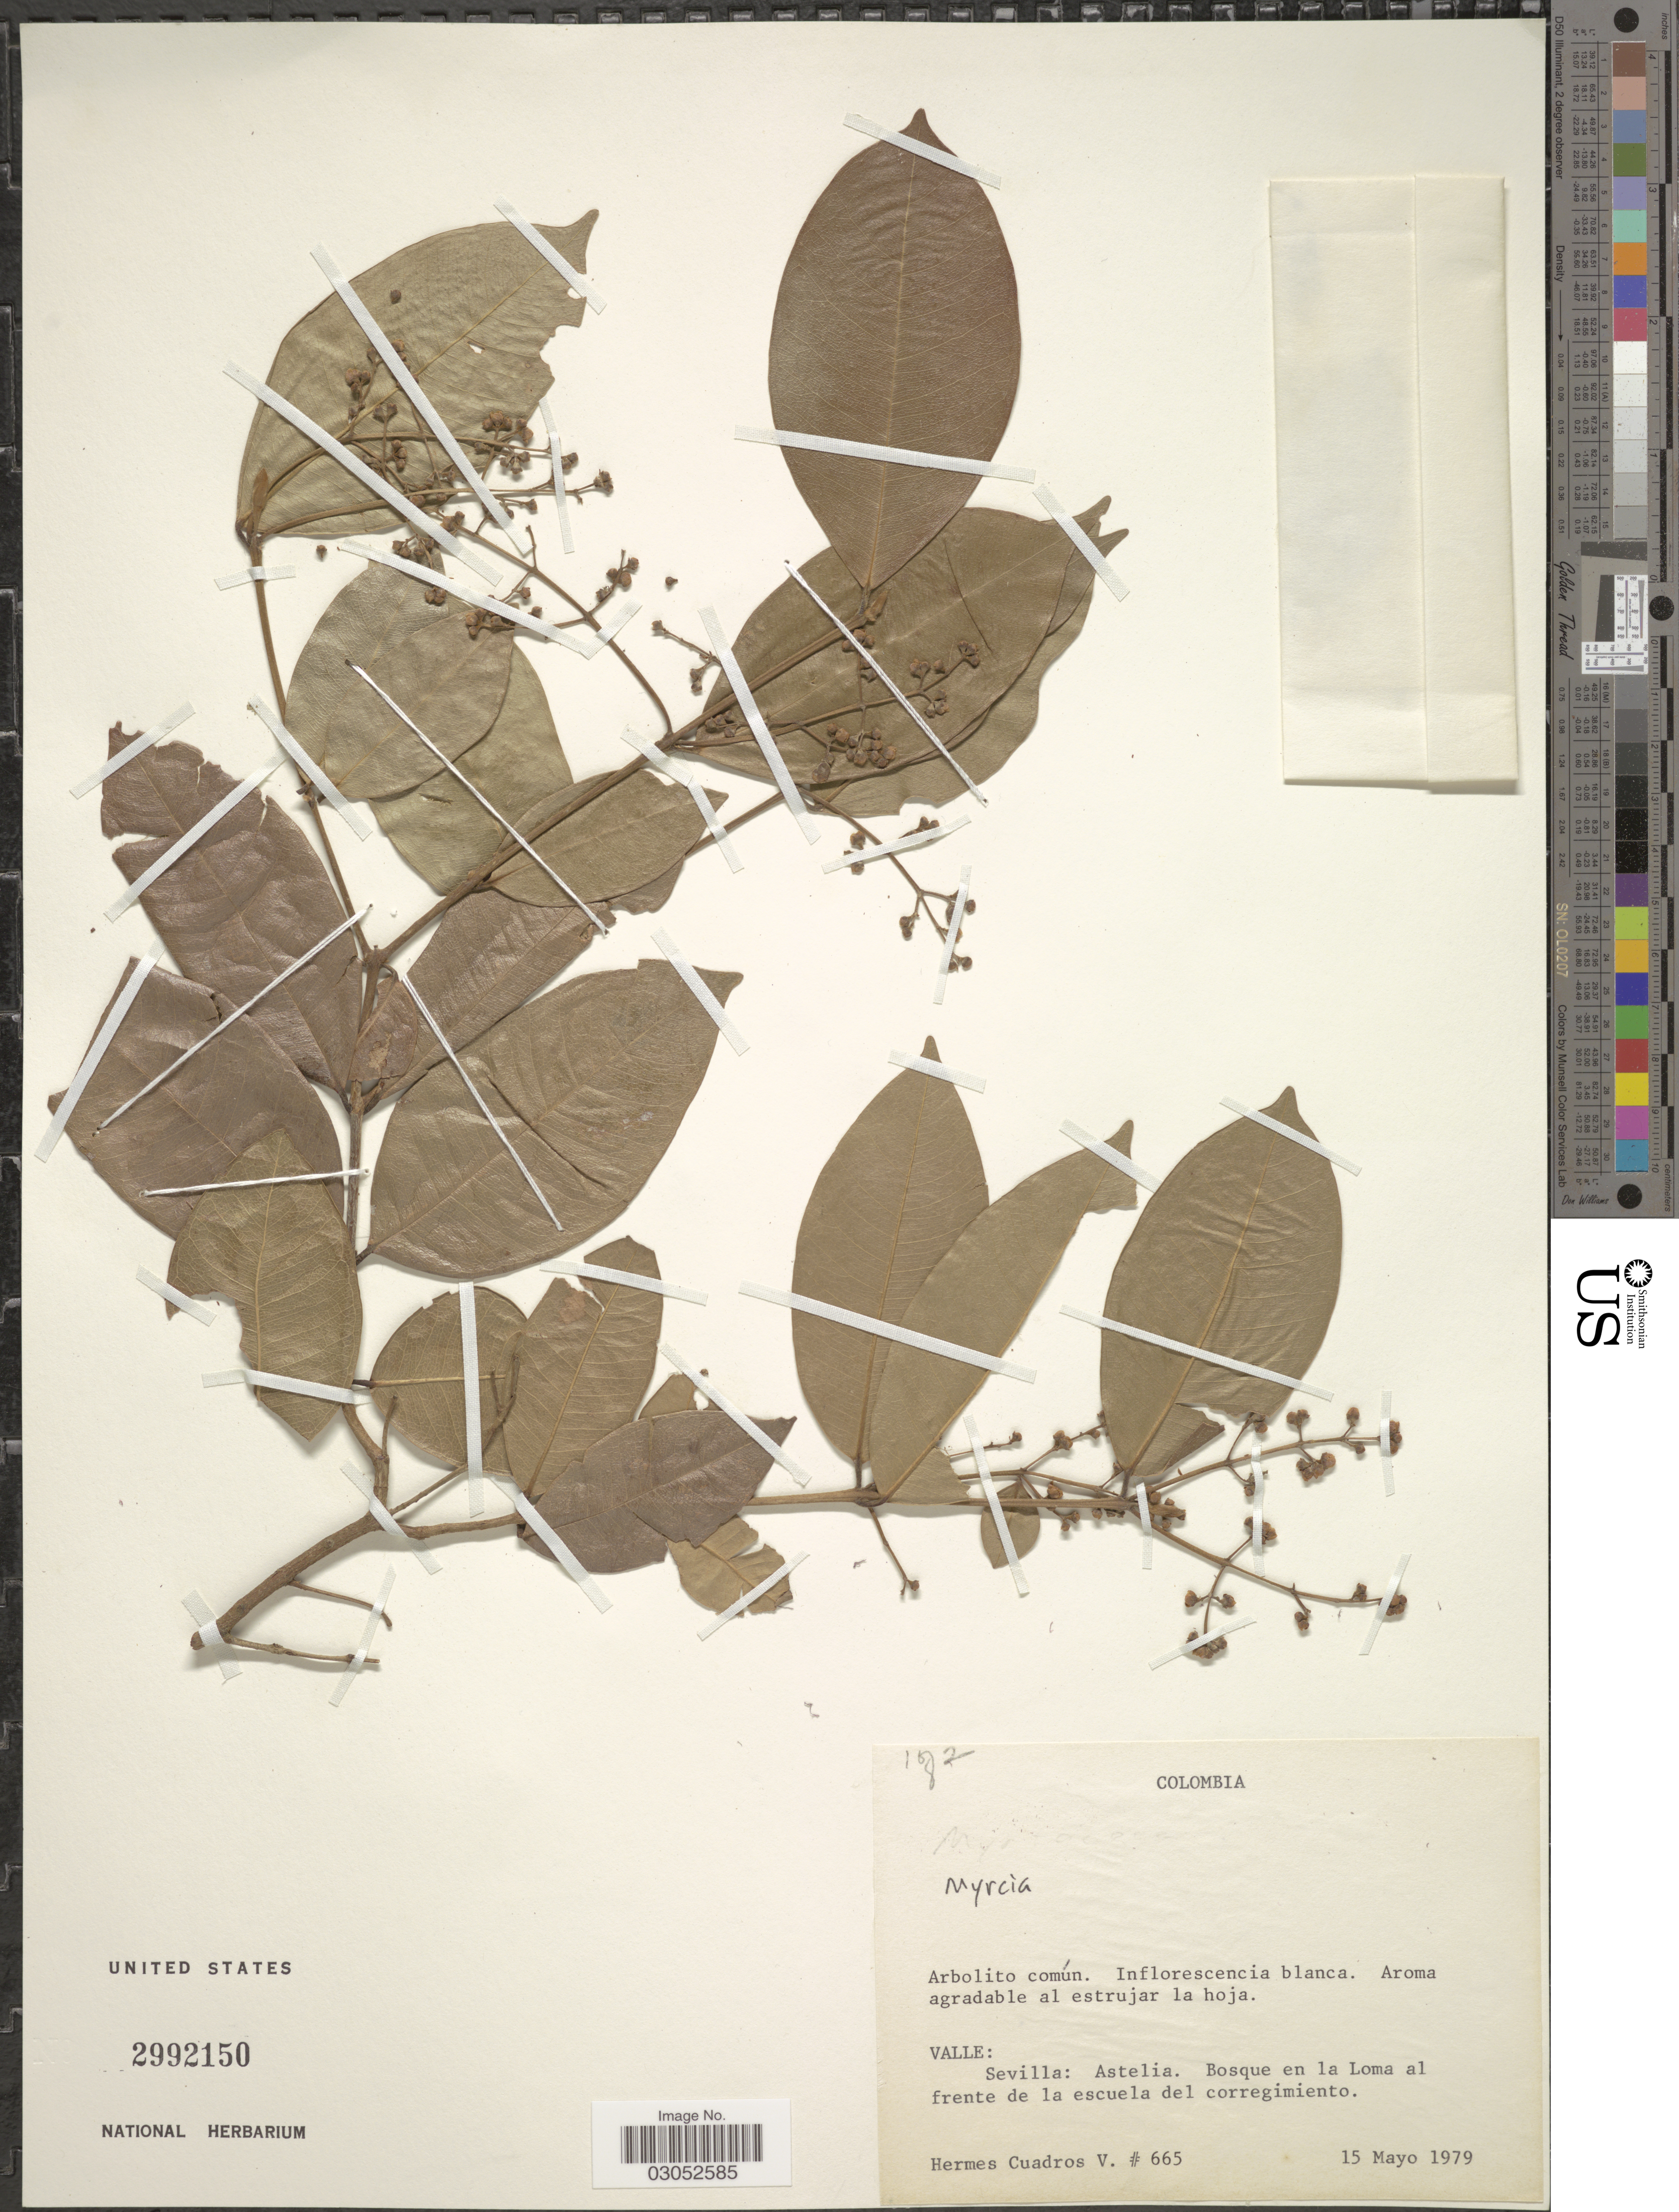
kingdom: Plantae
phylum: Tracheophyta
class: Magnoliopsida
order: Myrtales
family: Myrtaceae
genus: Myrcia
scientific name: Myrcia sp.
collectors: H. Cuadros V.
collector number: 665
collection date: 1979-05-15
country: Colombia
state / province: Valle del Cauca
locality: Valle: Sevilla: Astelia. Bosque en la Loma al frente de la escuela del corregimiento.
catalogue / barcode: US 2992150